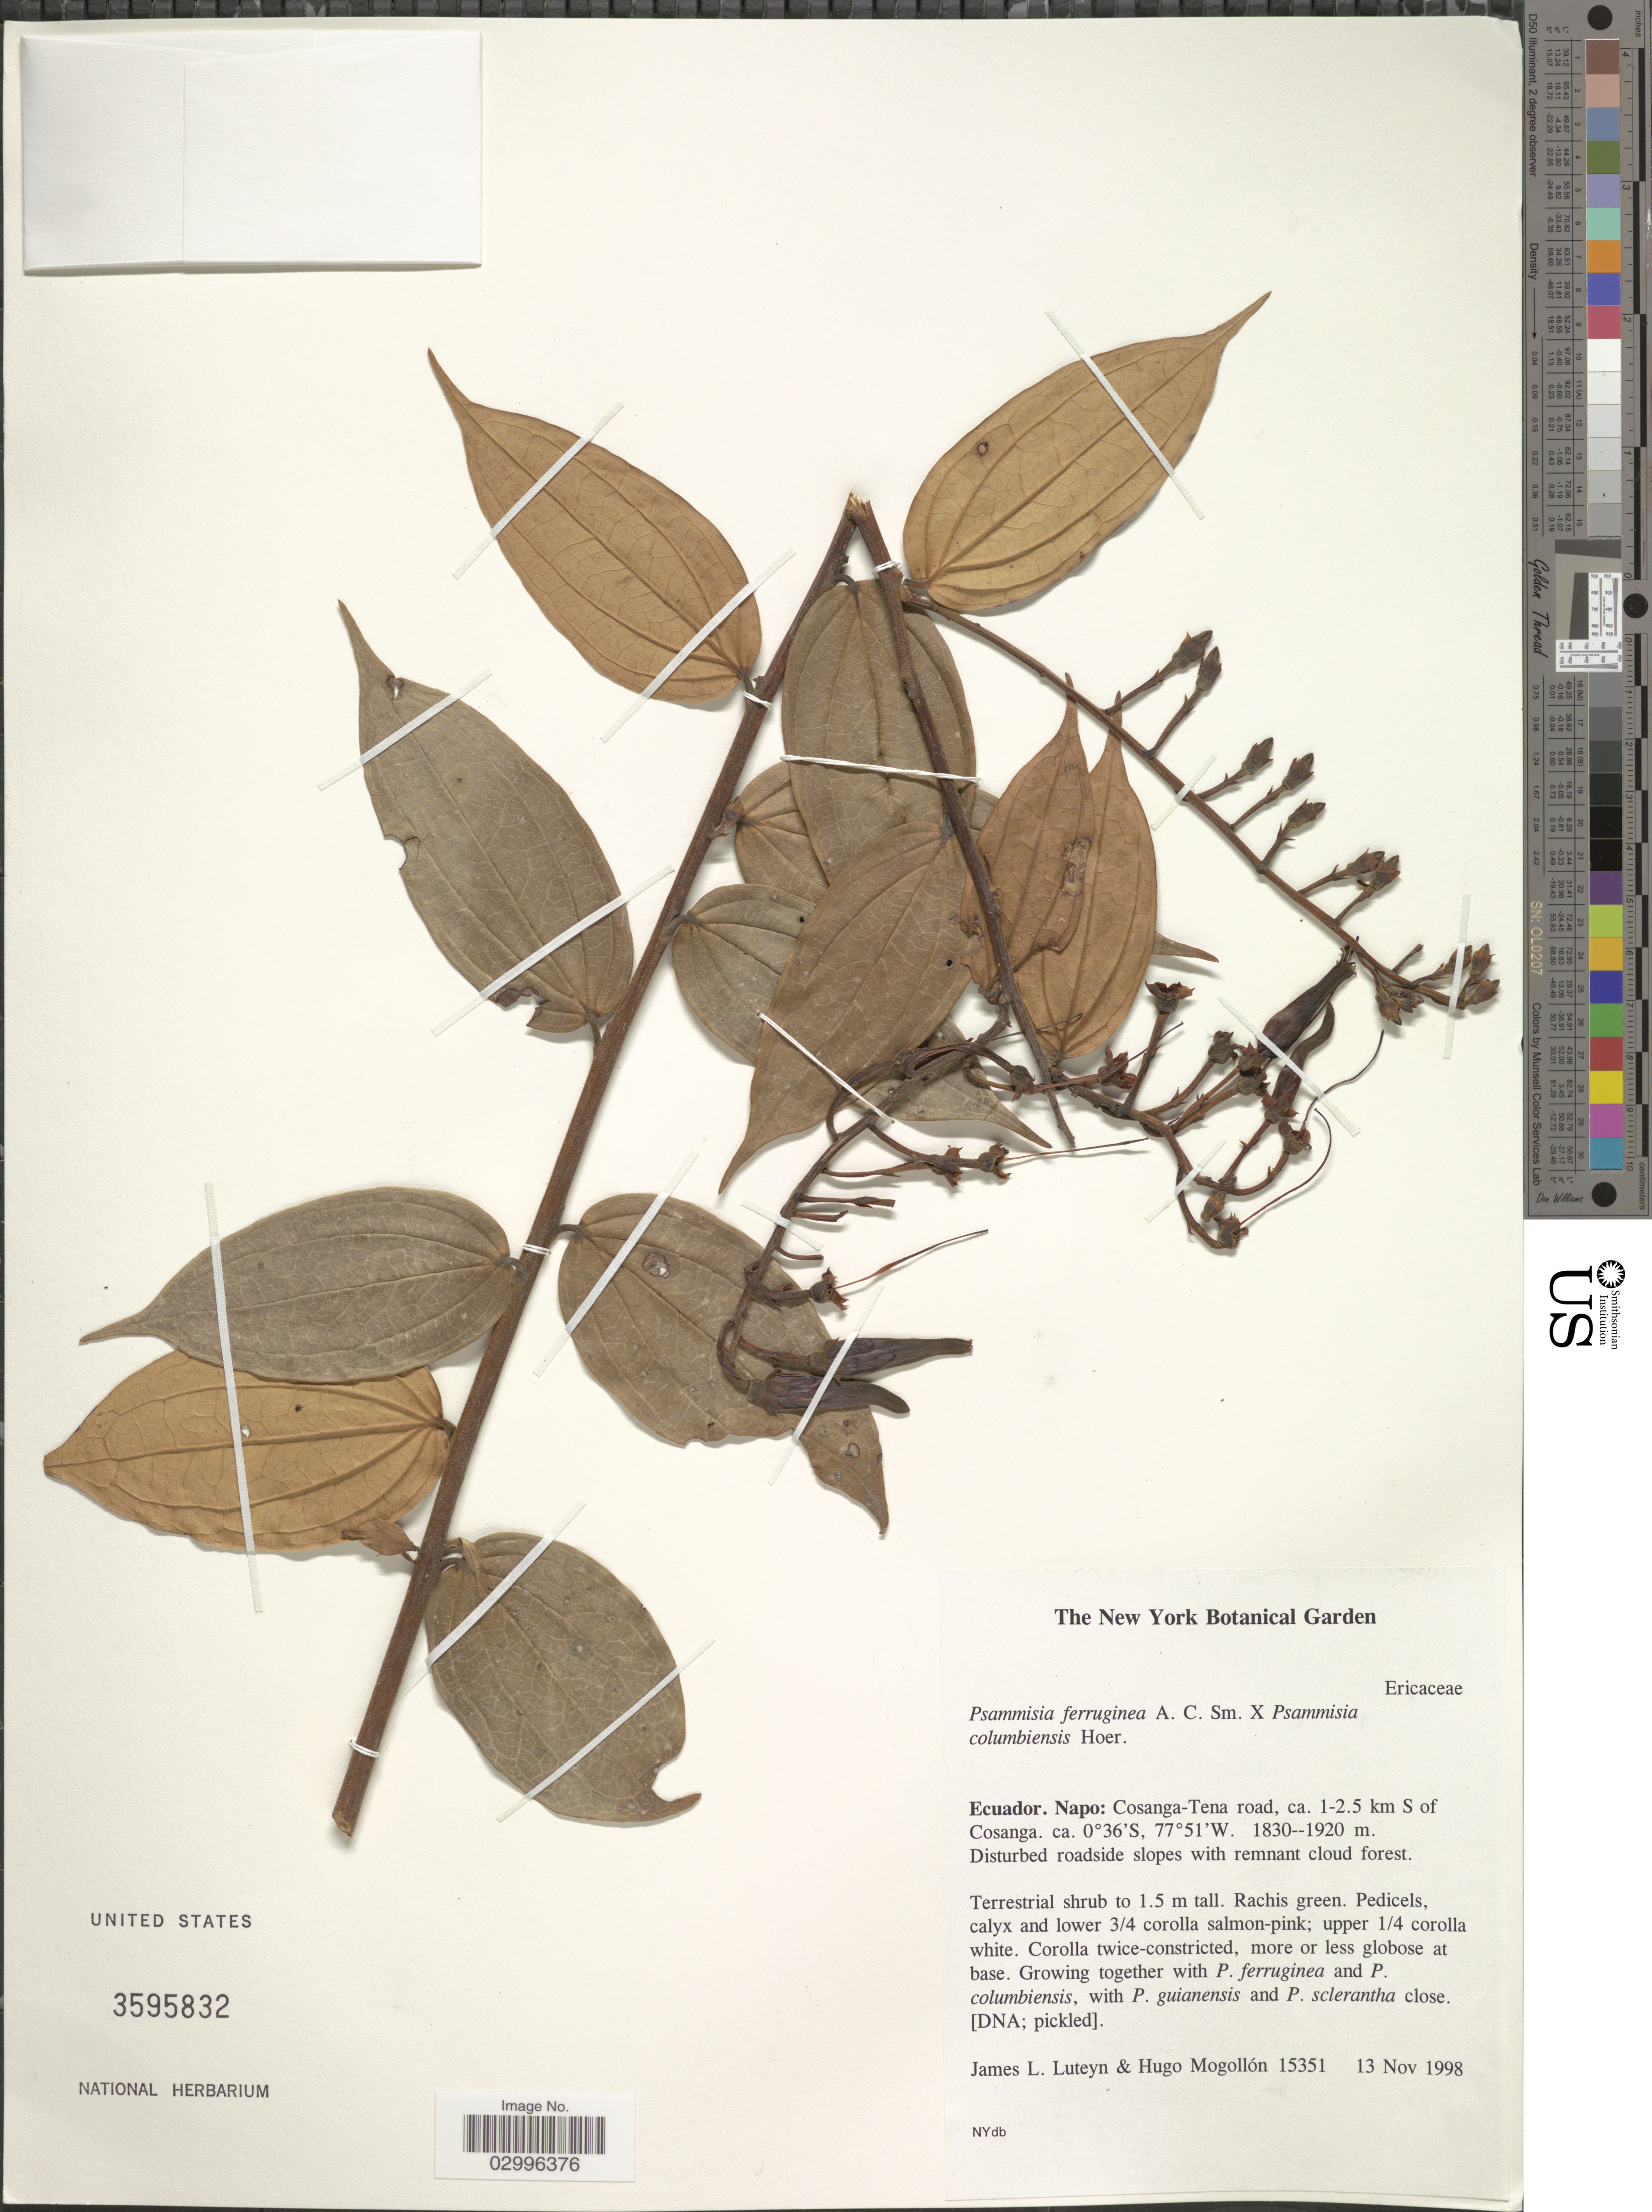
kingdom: Plantae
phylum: Tracheophyta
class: Magnoliopsida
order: Ericales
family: Ericaceae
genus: Psammisia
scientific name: Psammisia ferruginea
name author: A.C. Sm.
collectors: J. L. Luteyn & H. Mogollón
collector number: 15351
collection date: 1998-11-13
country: Ecuador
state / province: Napo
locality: Cosanga-Tena road, ca. 1-2.5 km S of Cosanga.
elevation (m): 1830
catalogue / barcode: US 3595832